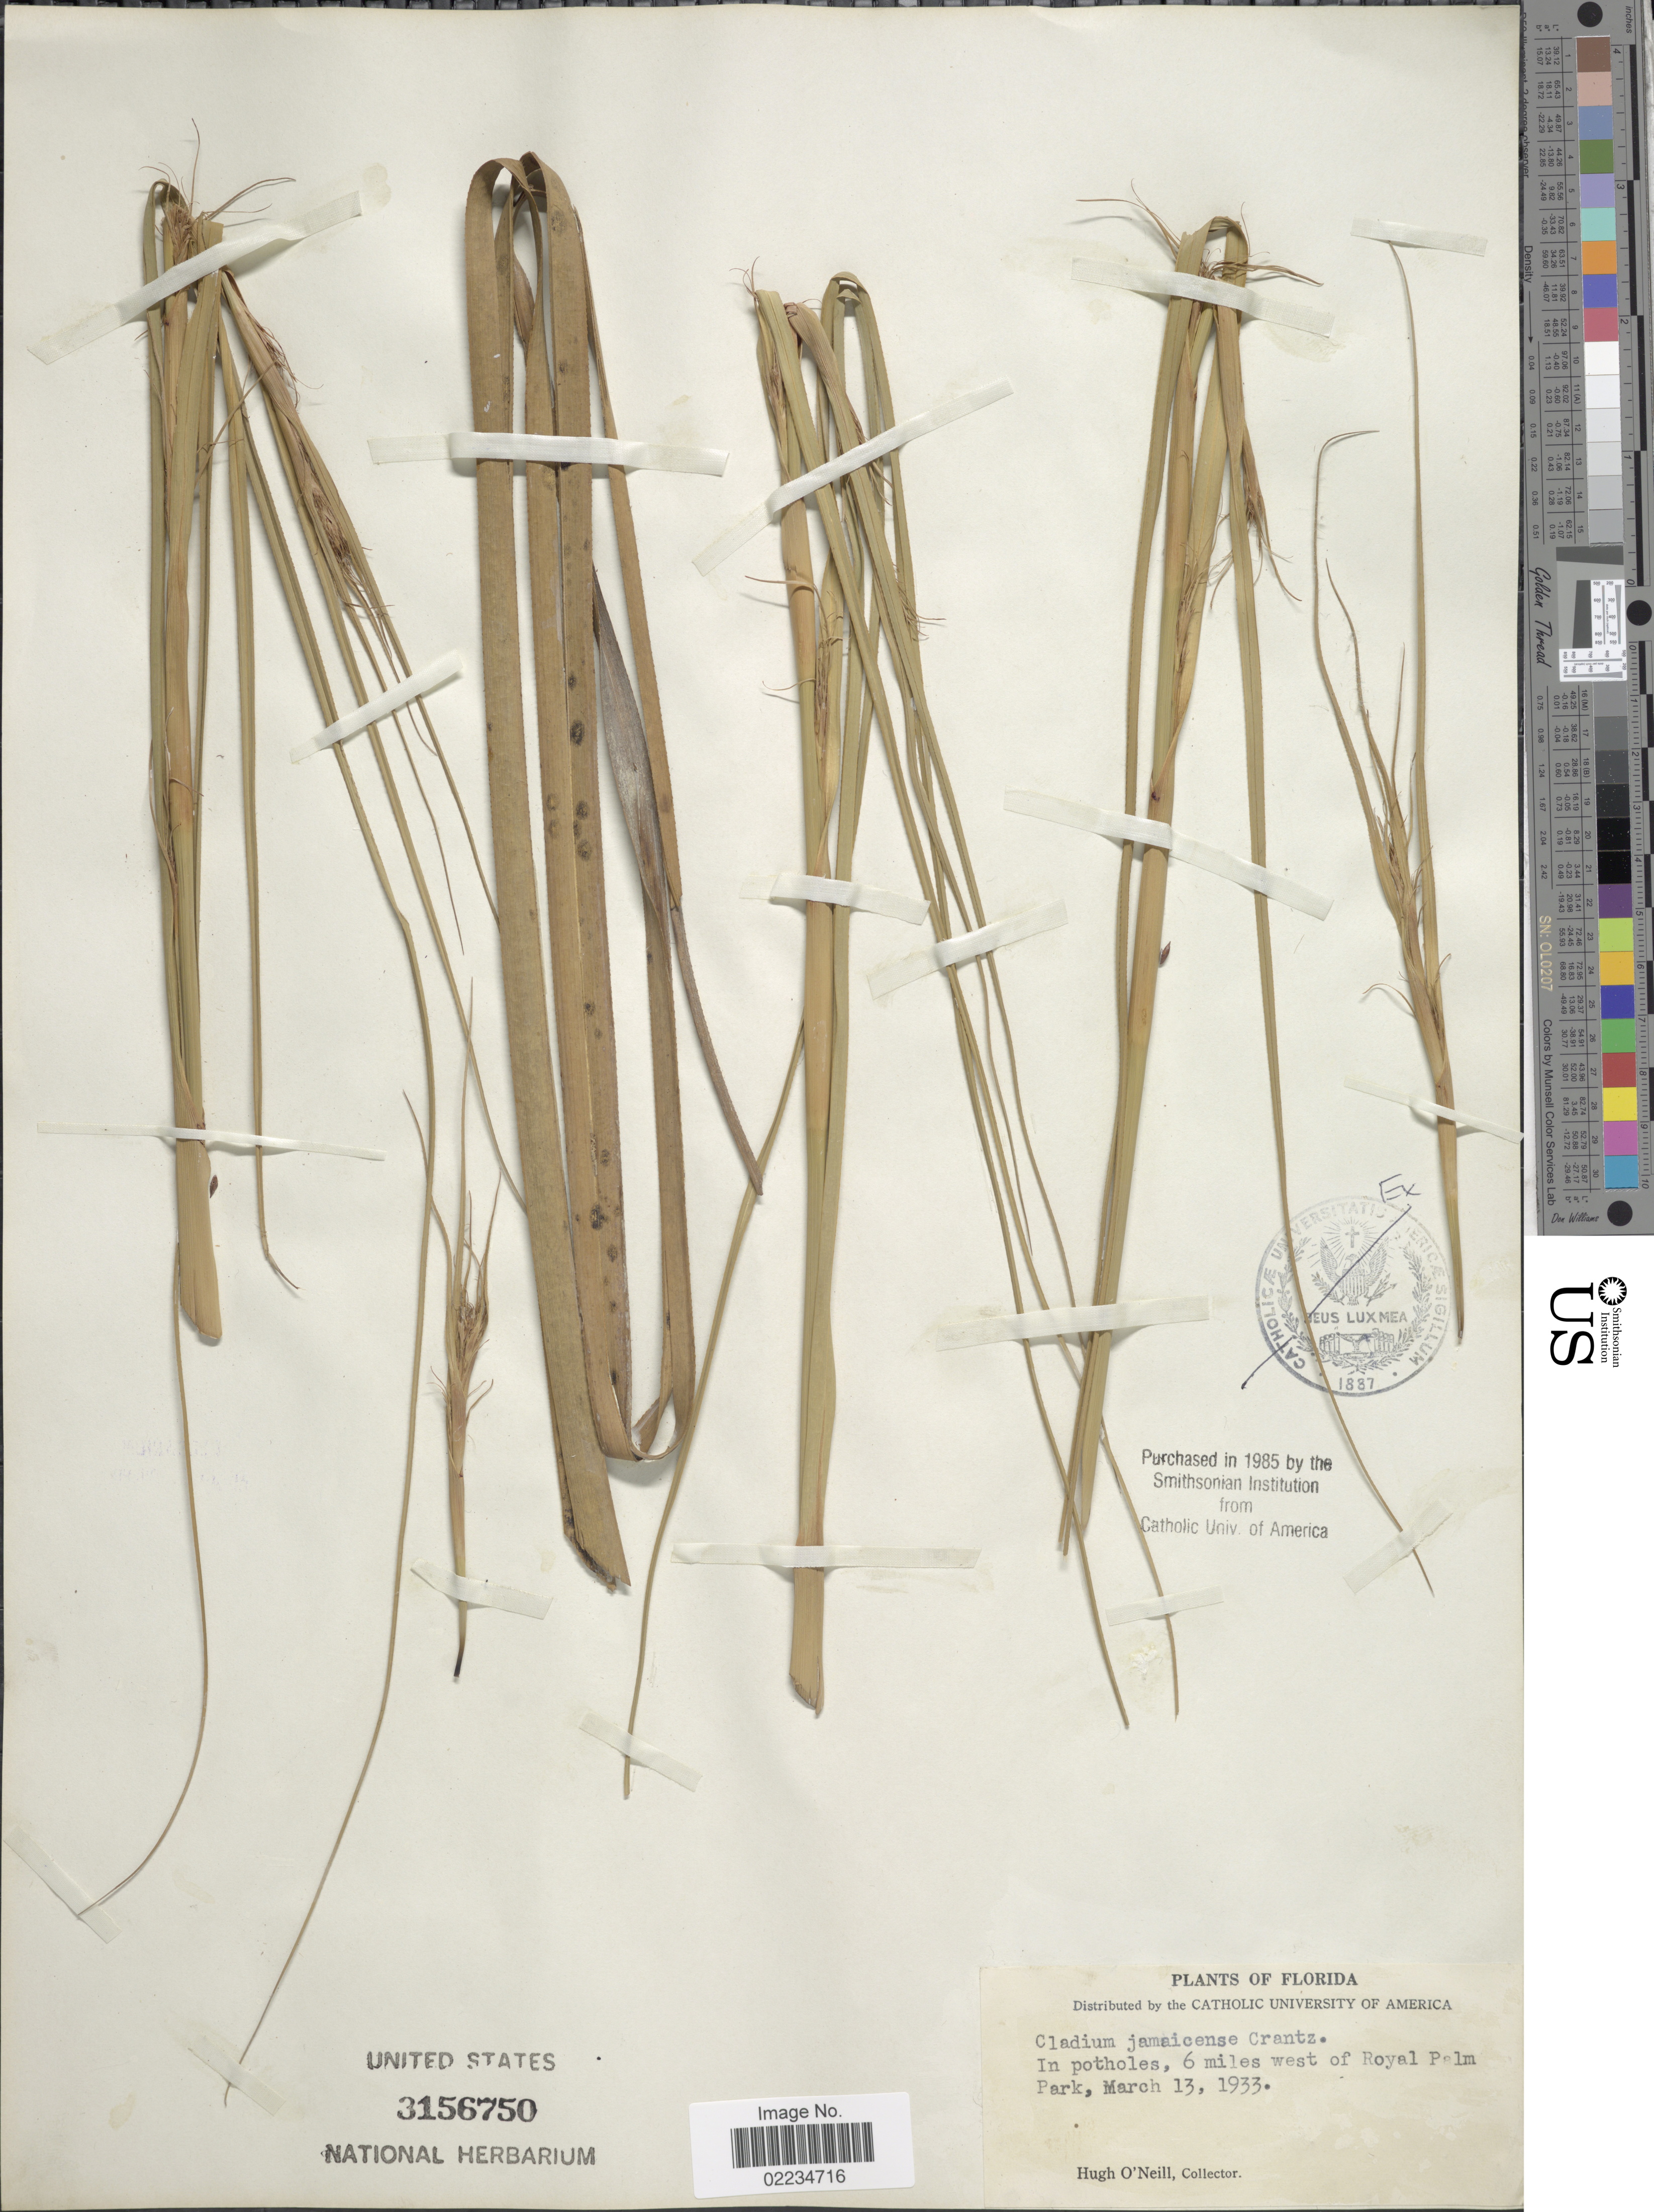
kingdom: Plantae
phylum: Tracheophyta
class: Liliopsida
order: Poales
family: Cyperaceae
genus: Cladium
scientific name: Cladium jamaicense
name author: Crantz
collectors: H. O'Neill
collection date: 1933-03-13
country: United States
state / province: Florida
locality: In potholes, 6 miles west of Royal Palm Park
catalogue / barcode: US 3156750